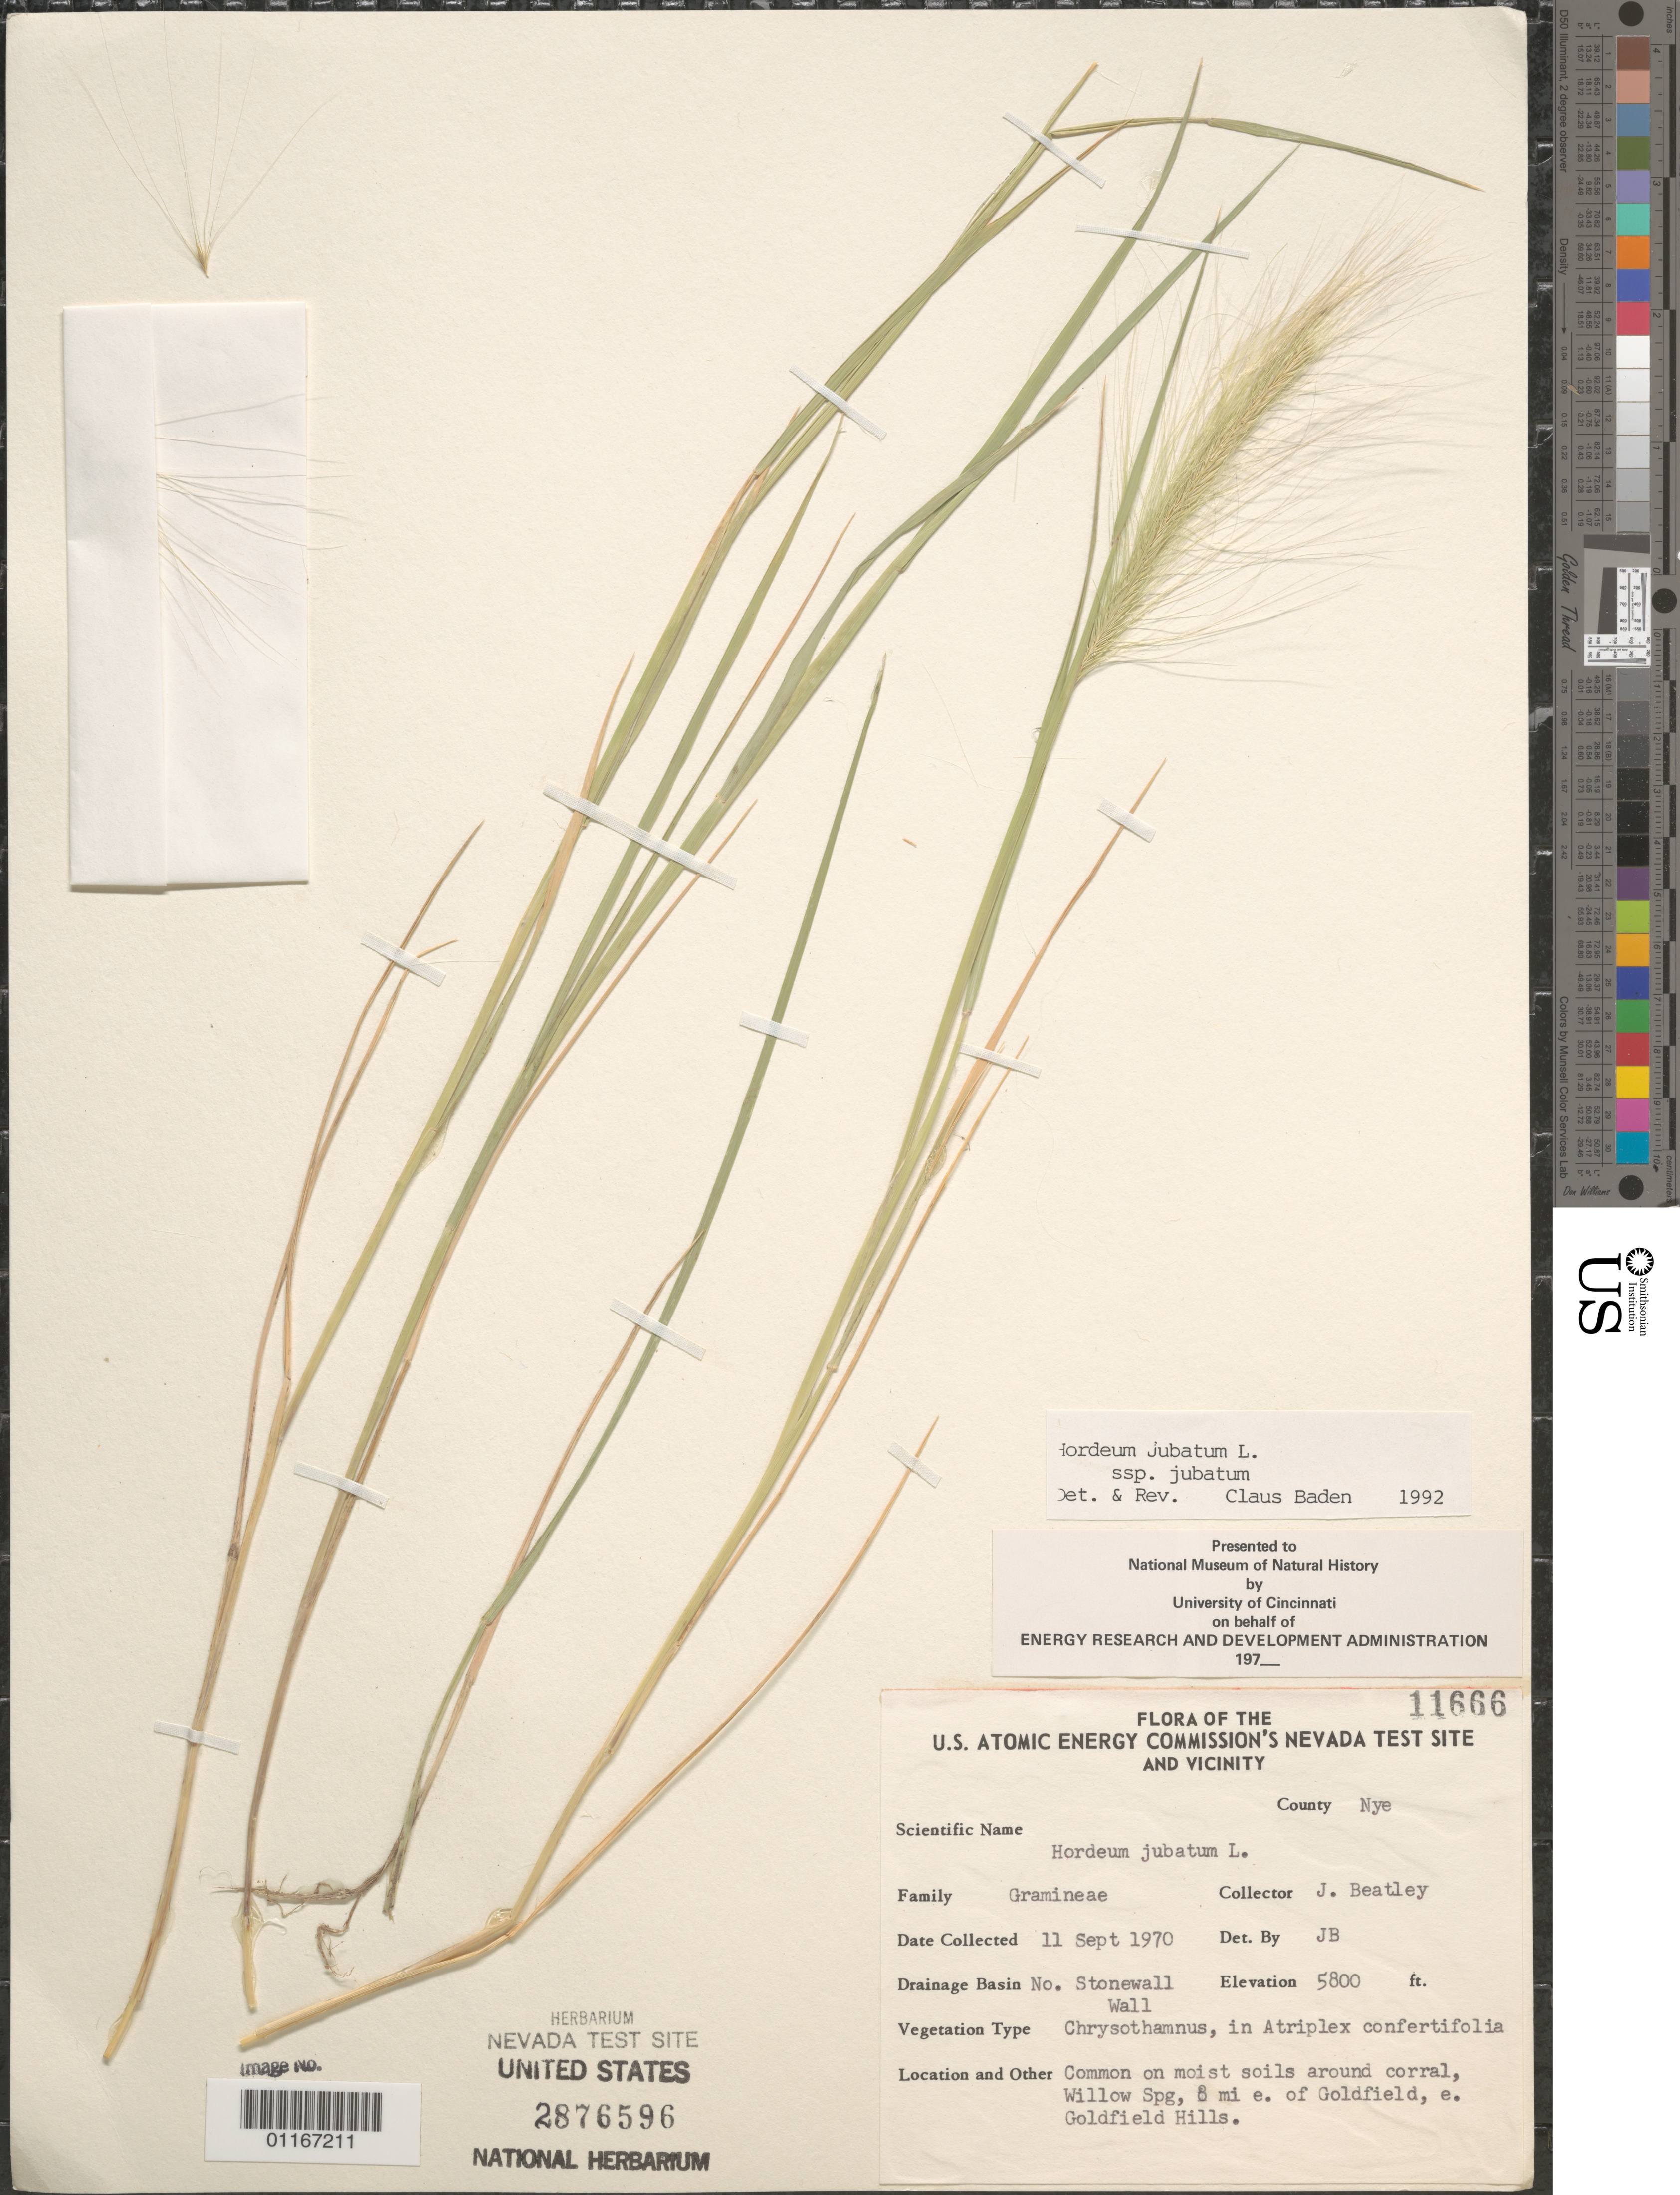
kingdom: Plantae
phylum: Tracheophyta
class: Liliopsida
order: Poales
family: Poaceae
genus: Hordeum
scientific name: Hordeum jubatum subsp. jubatum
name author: L.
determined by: Baden, C.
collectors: J. C. Beatley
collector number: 11666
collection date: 1970-09-11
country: United States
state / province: Nevada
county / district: Nye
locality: Willow Spg, 8 miles east of Goldfield, east Goldfield Hills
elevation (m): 1768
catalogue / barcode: US 2876596